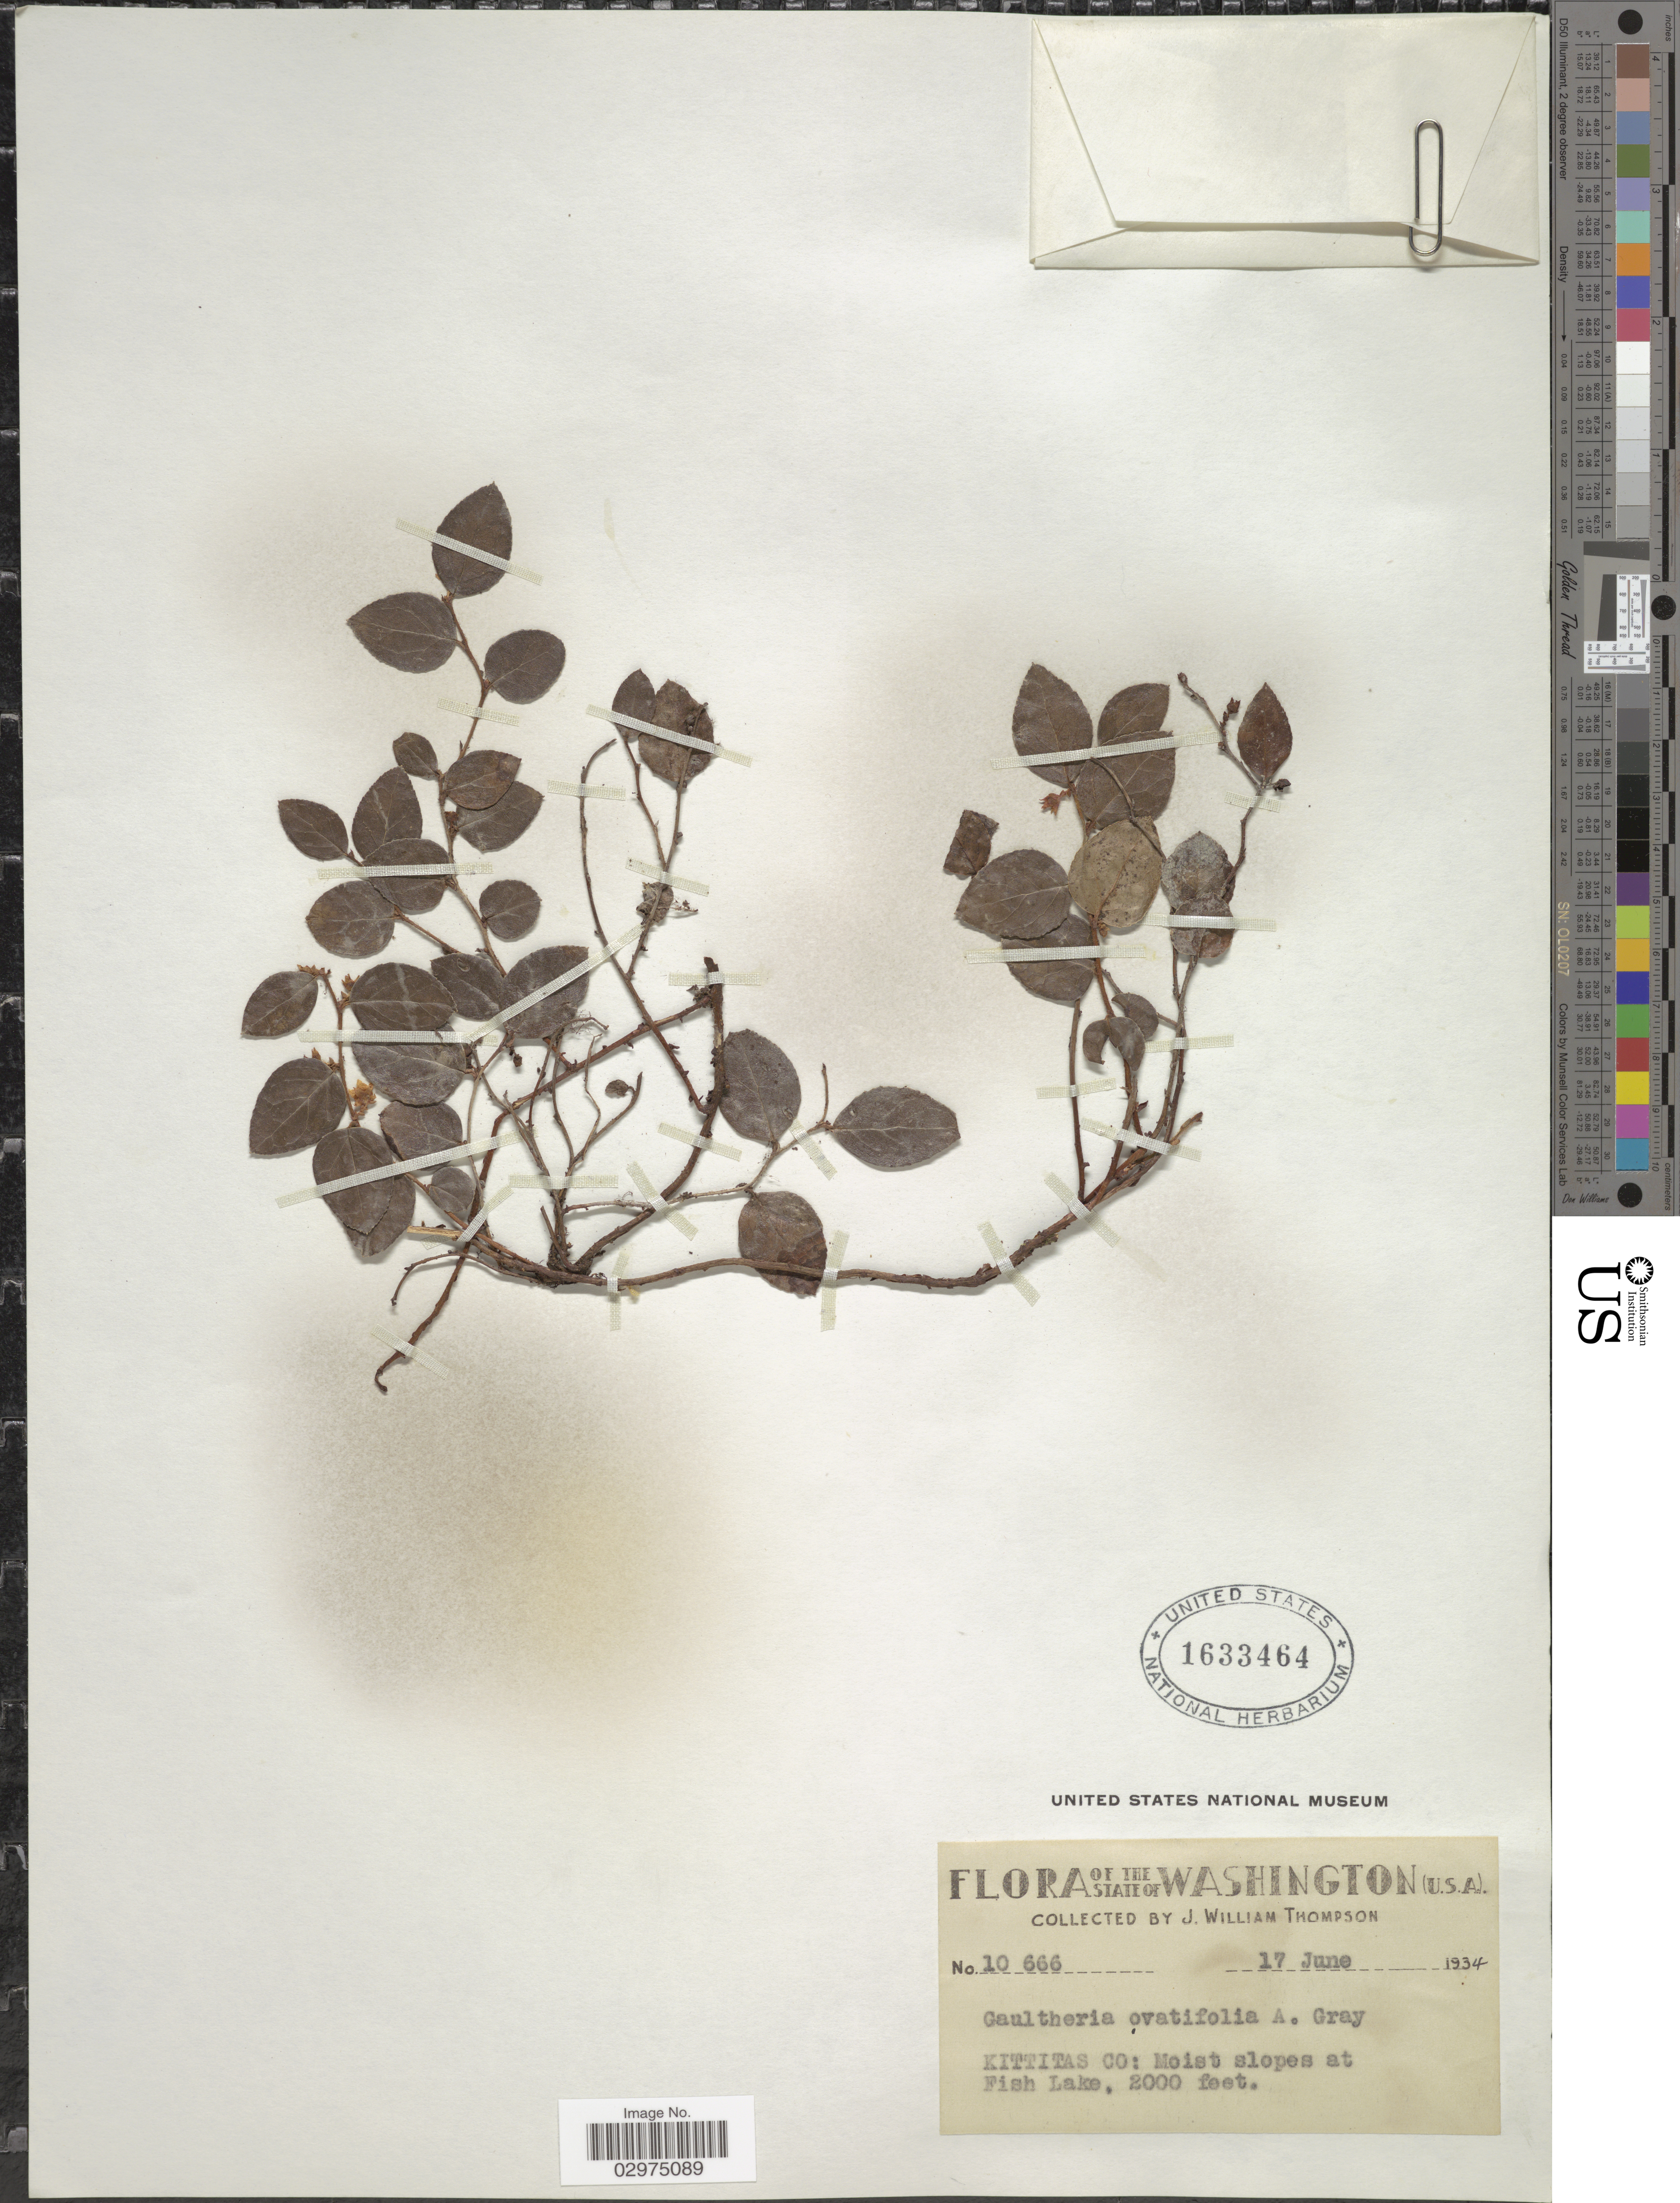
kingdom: Plantae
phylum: Tracheophyta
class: Magnoliopsida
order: Ericales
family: Ericaceae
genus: Gaultheria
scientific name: Gaultheria ovatifolia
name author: A. Gray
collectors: J. W. Thompson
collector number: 10666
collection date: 1934-06-17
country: United States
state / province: Washington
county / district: Kittitas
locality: Kittitas Co: Moist slopes at Fish Lake.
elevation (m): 610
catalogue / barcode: US 1633464